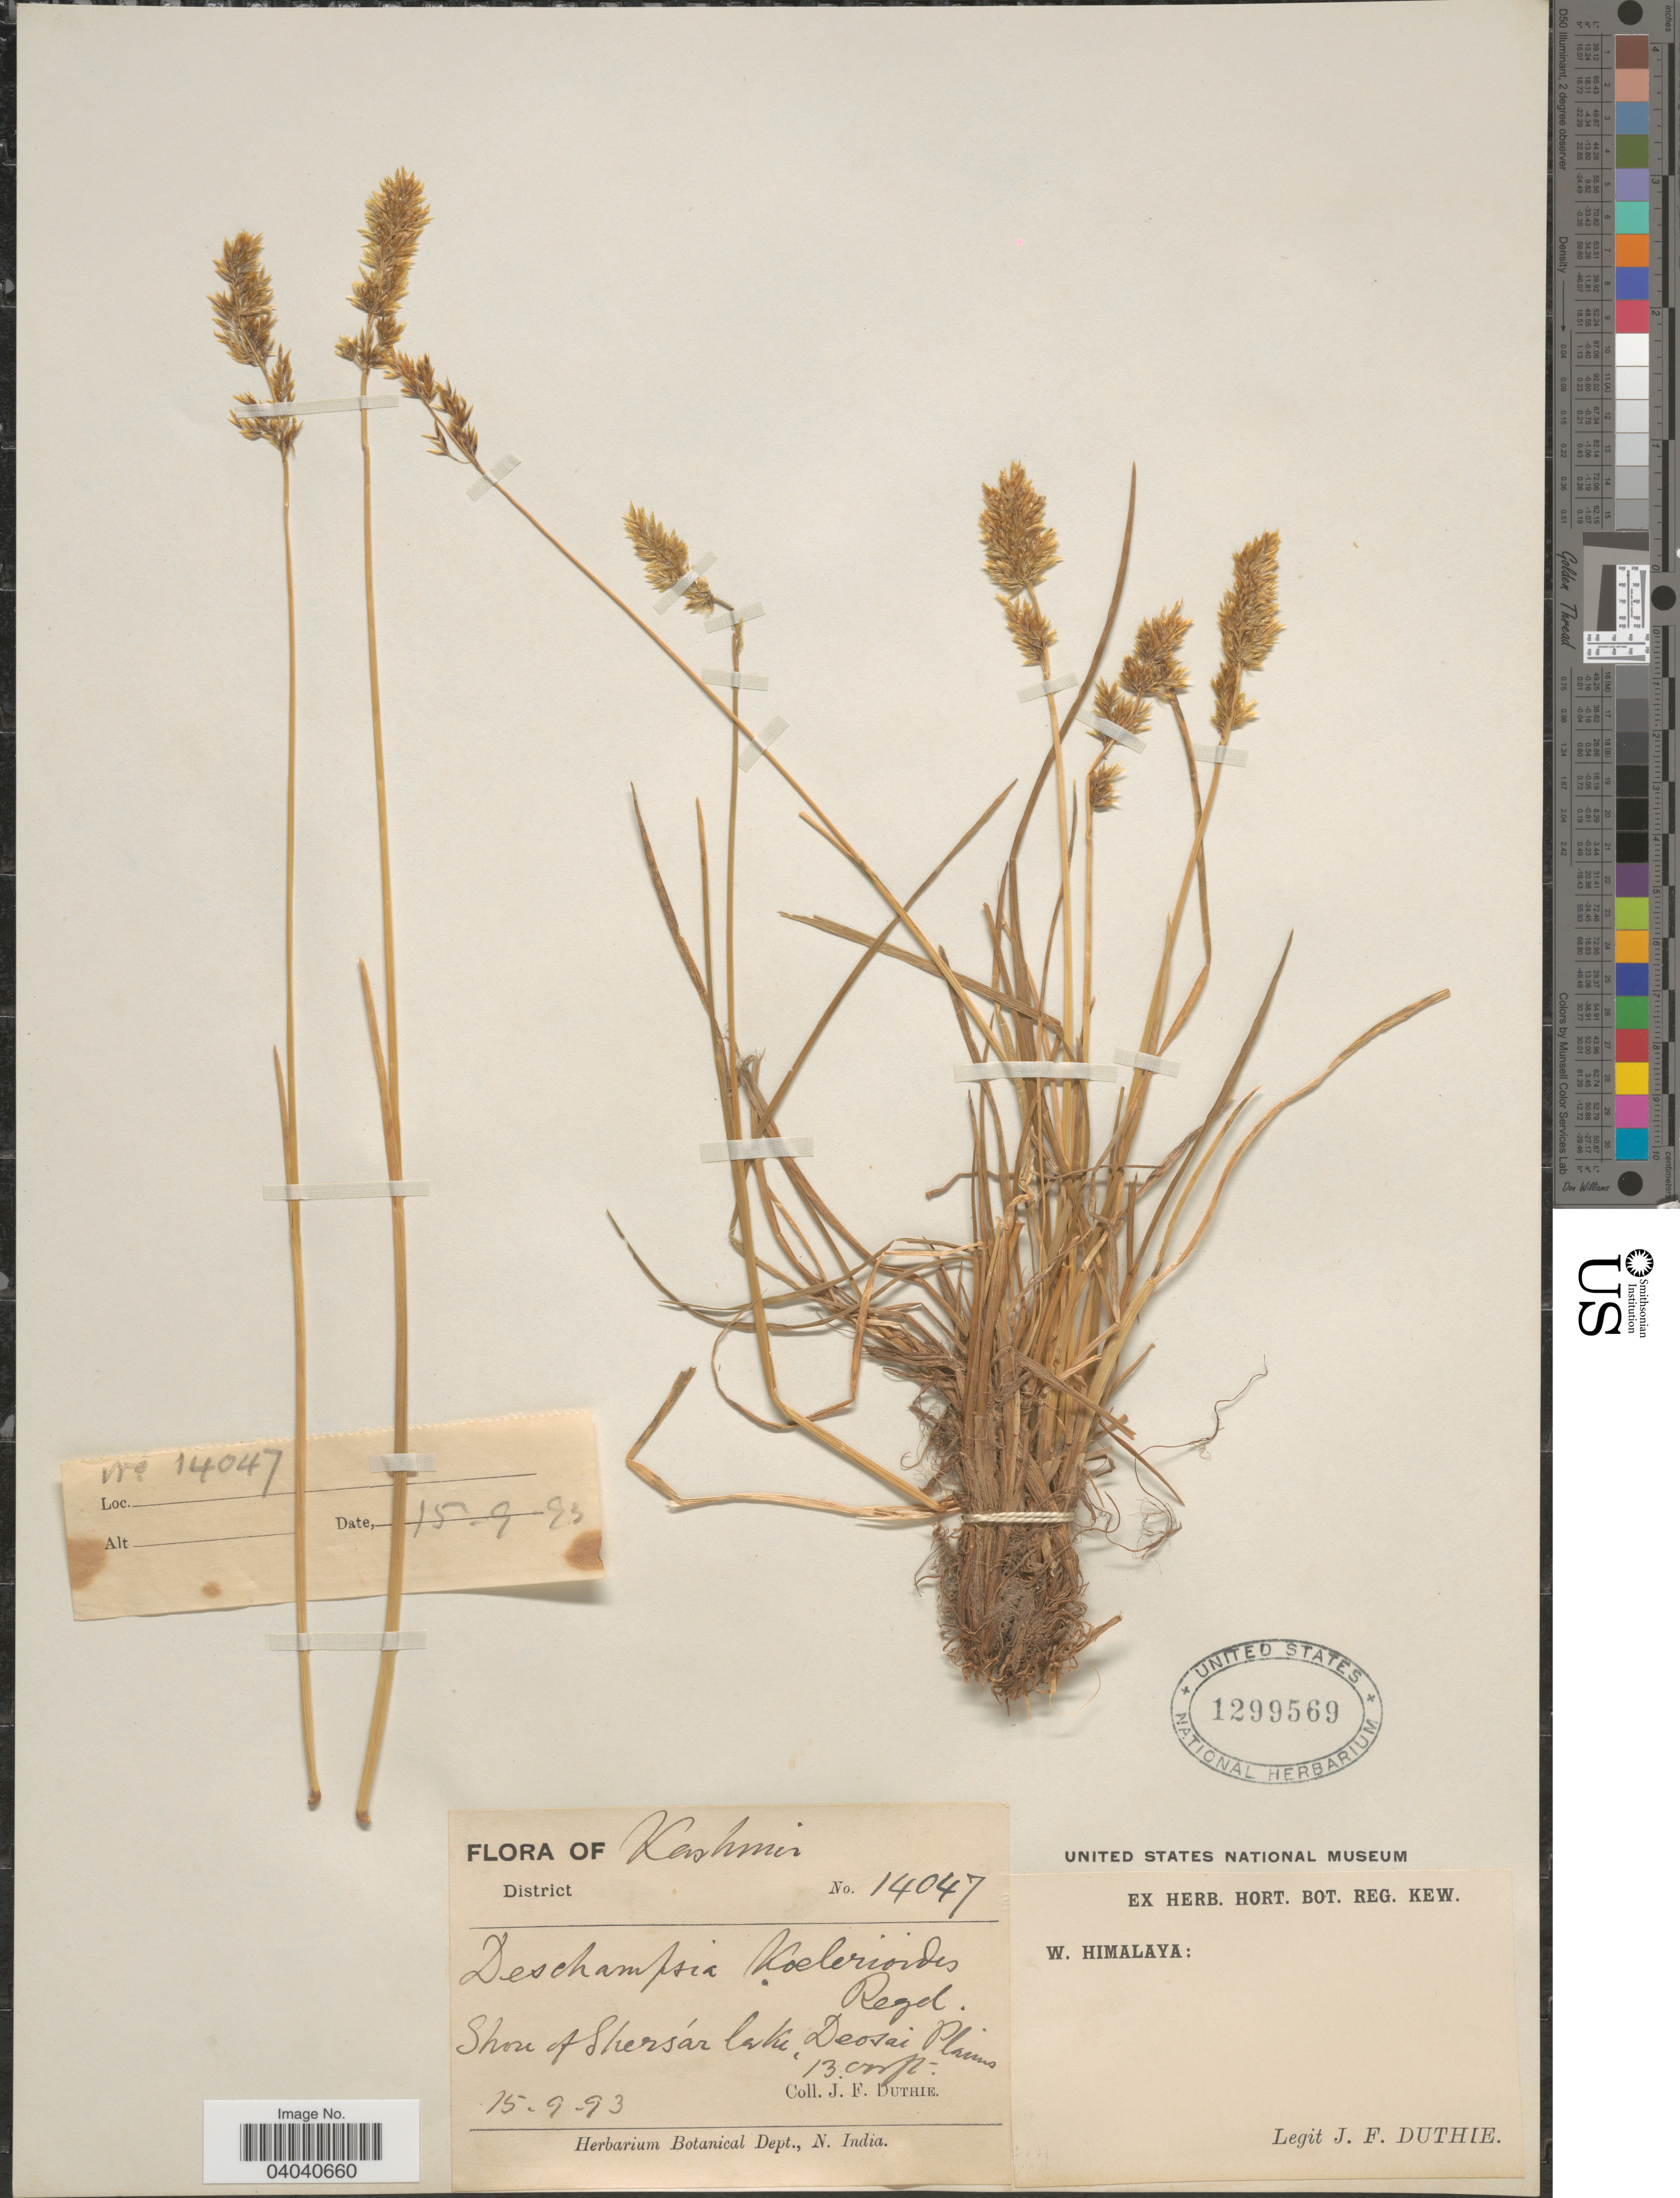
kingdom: Plantae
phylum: Tracheophyta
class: Liliopsida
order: Poales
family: Poaceae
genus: Deschampsia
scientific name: Deschampsia koelerioides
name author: Regel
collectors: J. F. Duthie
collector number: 14047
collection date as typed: Transcribed d/m/y: 15/9/93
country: India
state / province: Jammu and Kashmir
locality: Kashmir. Shore of Shersár lake, Deosai Plains. W. Himalaya.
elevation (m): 3962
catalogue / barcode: US 1299569